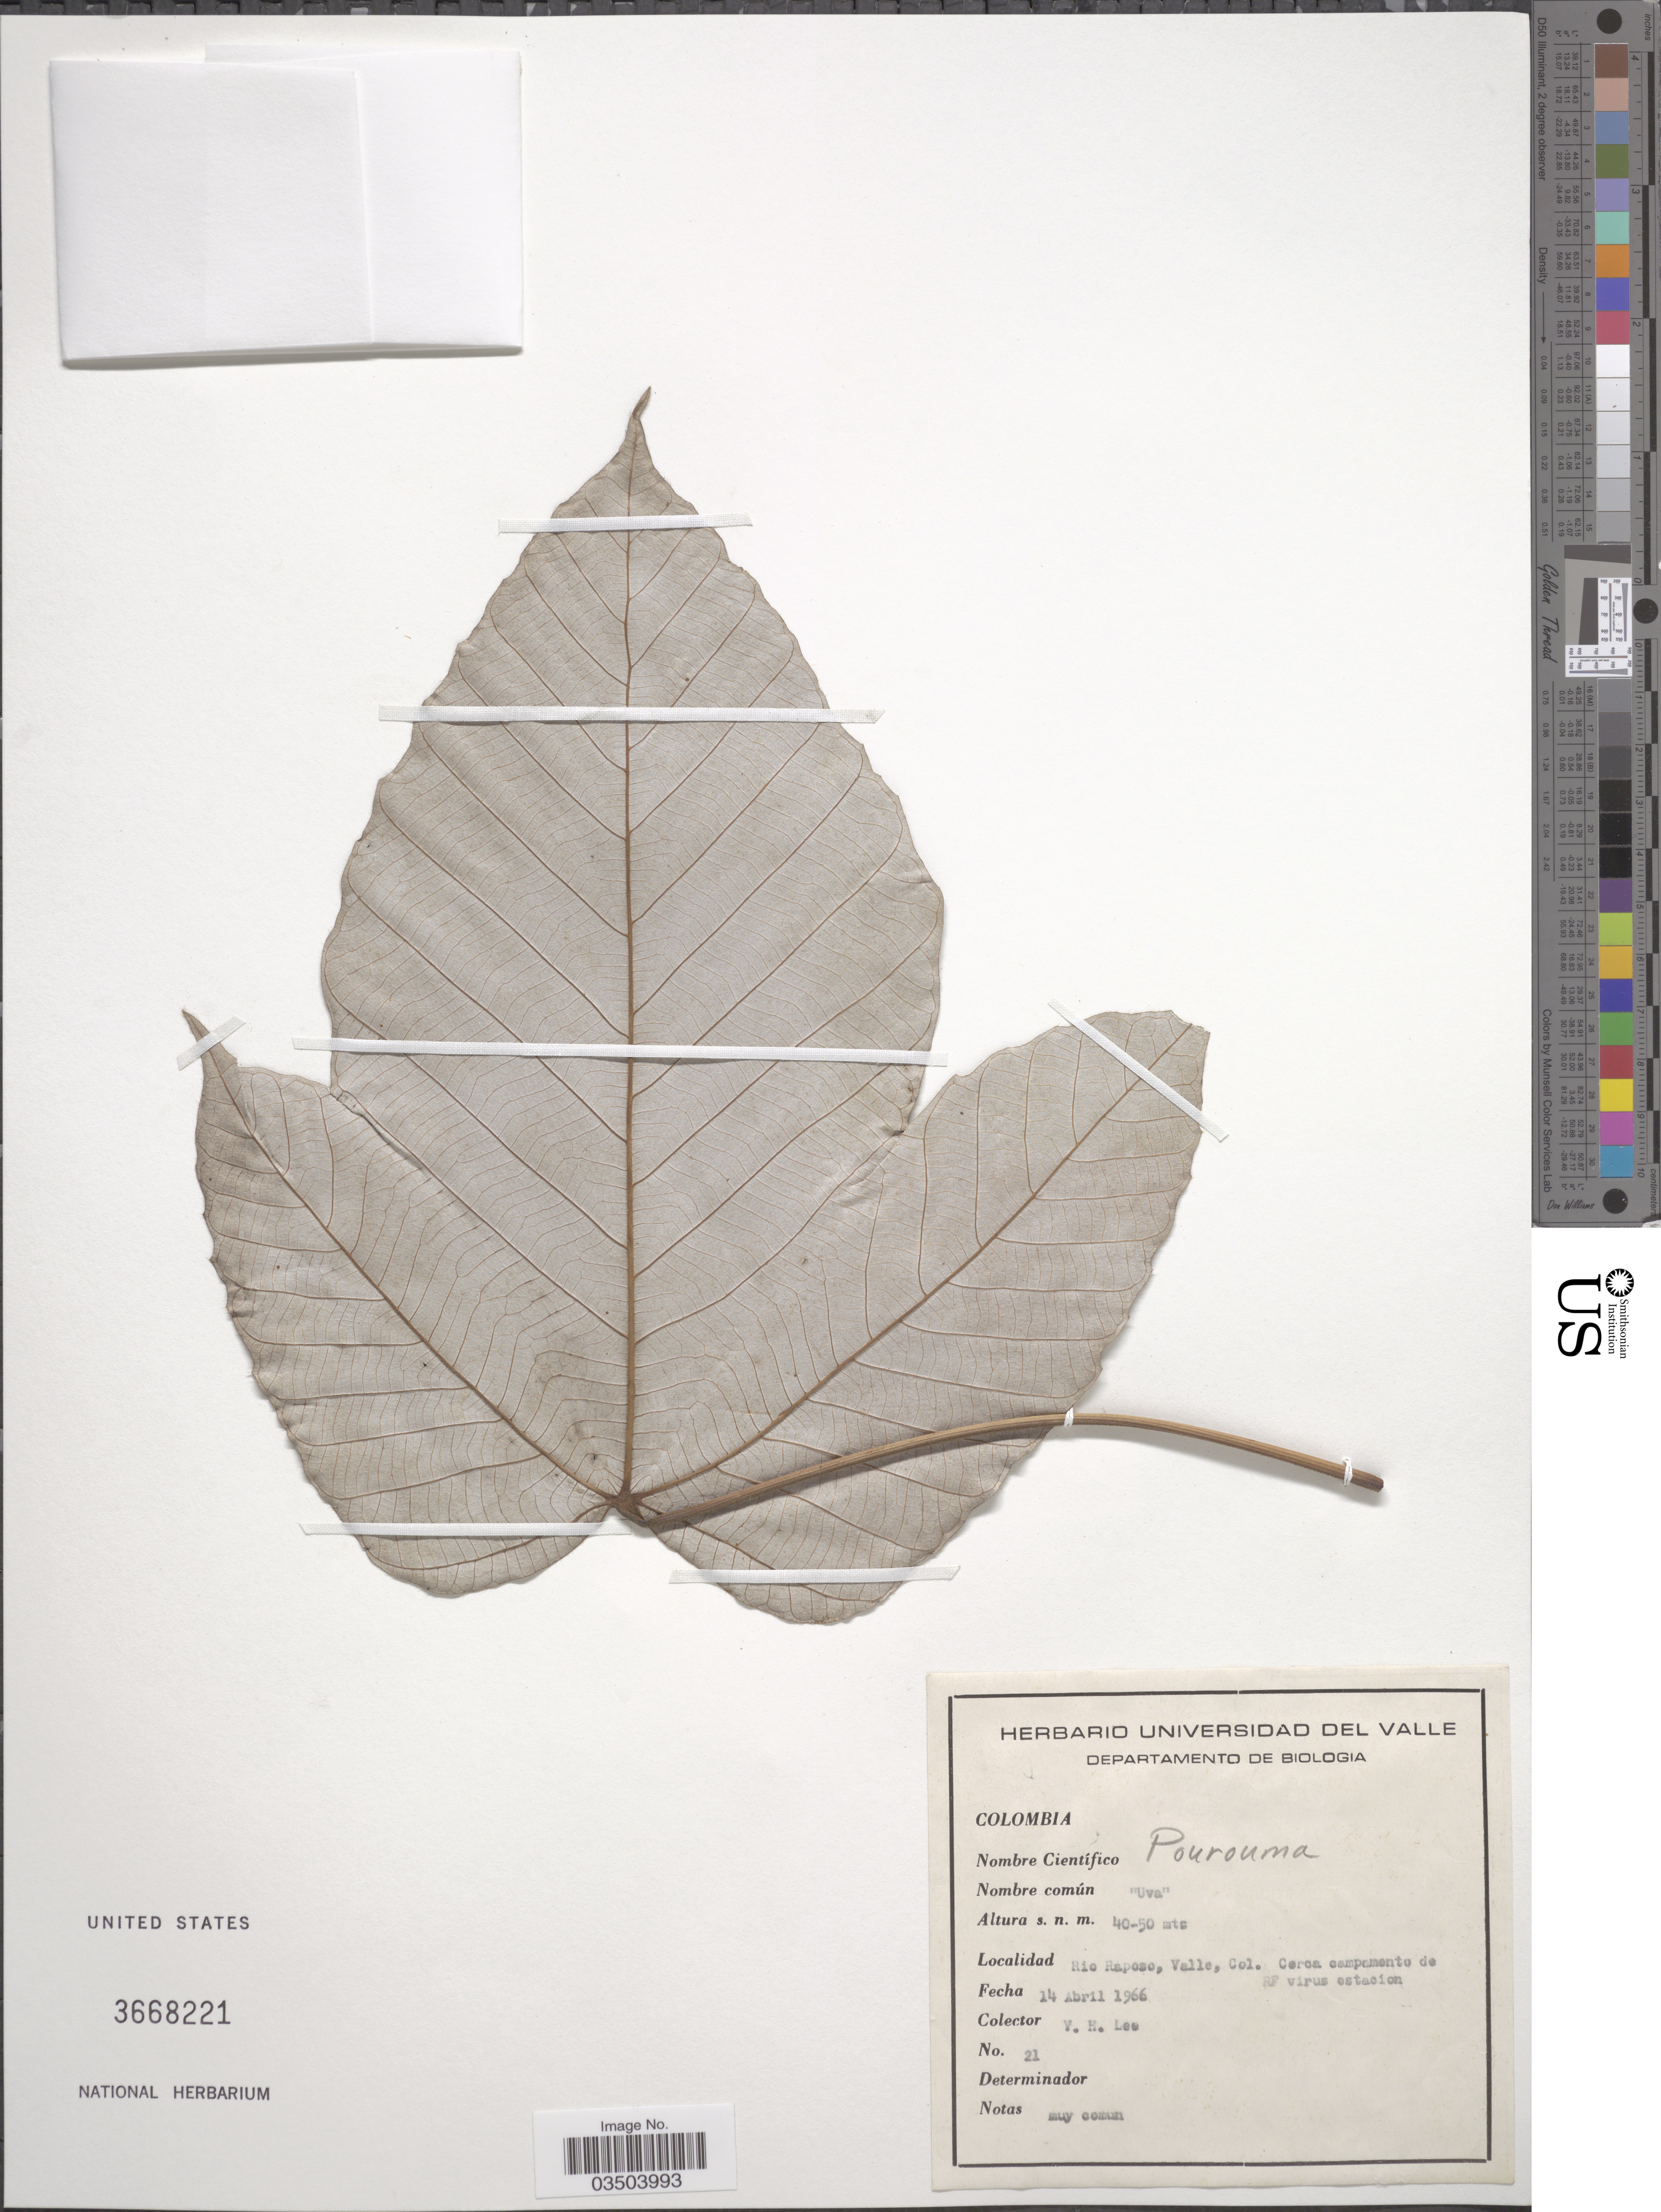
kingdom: Plantae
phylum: Tracheophyta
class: Magnoliopsida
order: Rosales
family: Urticaceae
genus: Pourouma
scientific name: Pourouma sp.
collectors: V. H. Lee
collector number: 21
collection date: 1966-04-14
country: Colombia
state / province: Valle del Cauca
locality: Rio Raposo, Valle. Cerca campamento de RF virus estacíon.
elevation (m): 40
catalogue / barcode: US 3668221